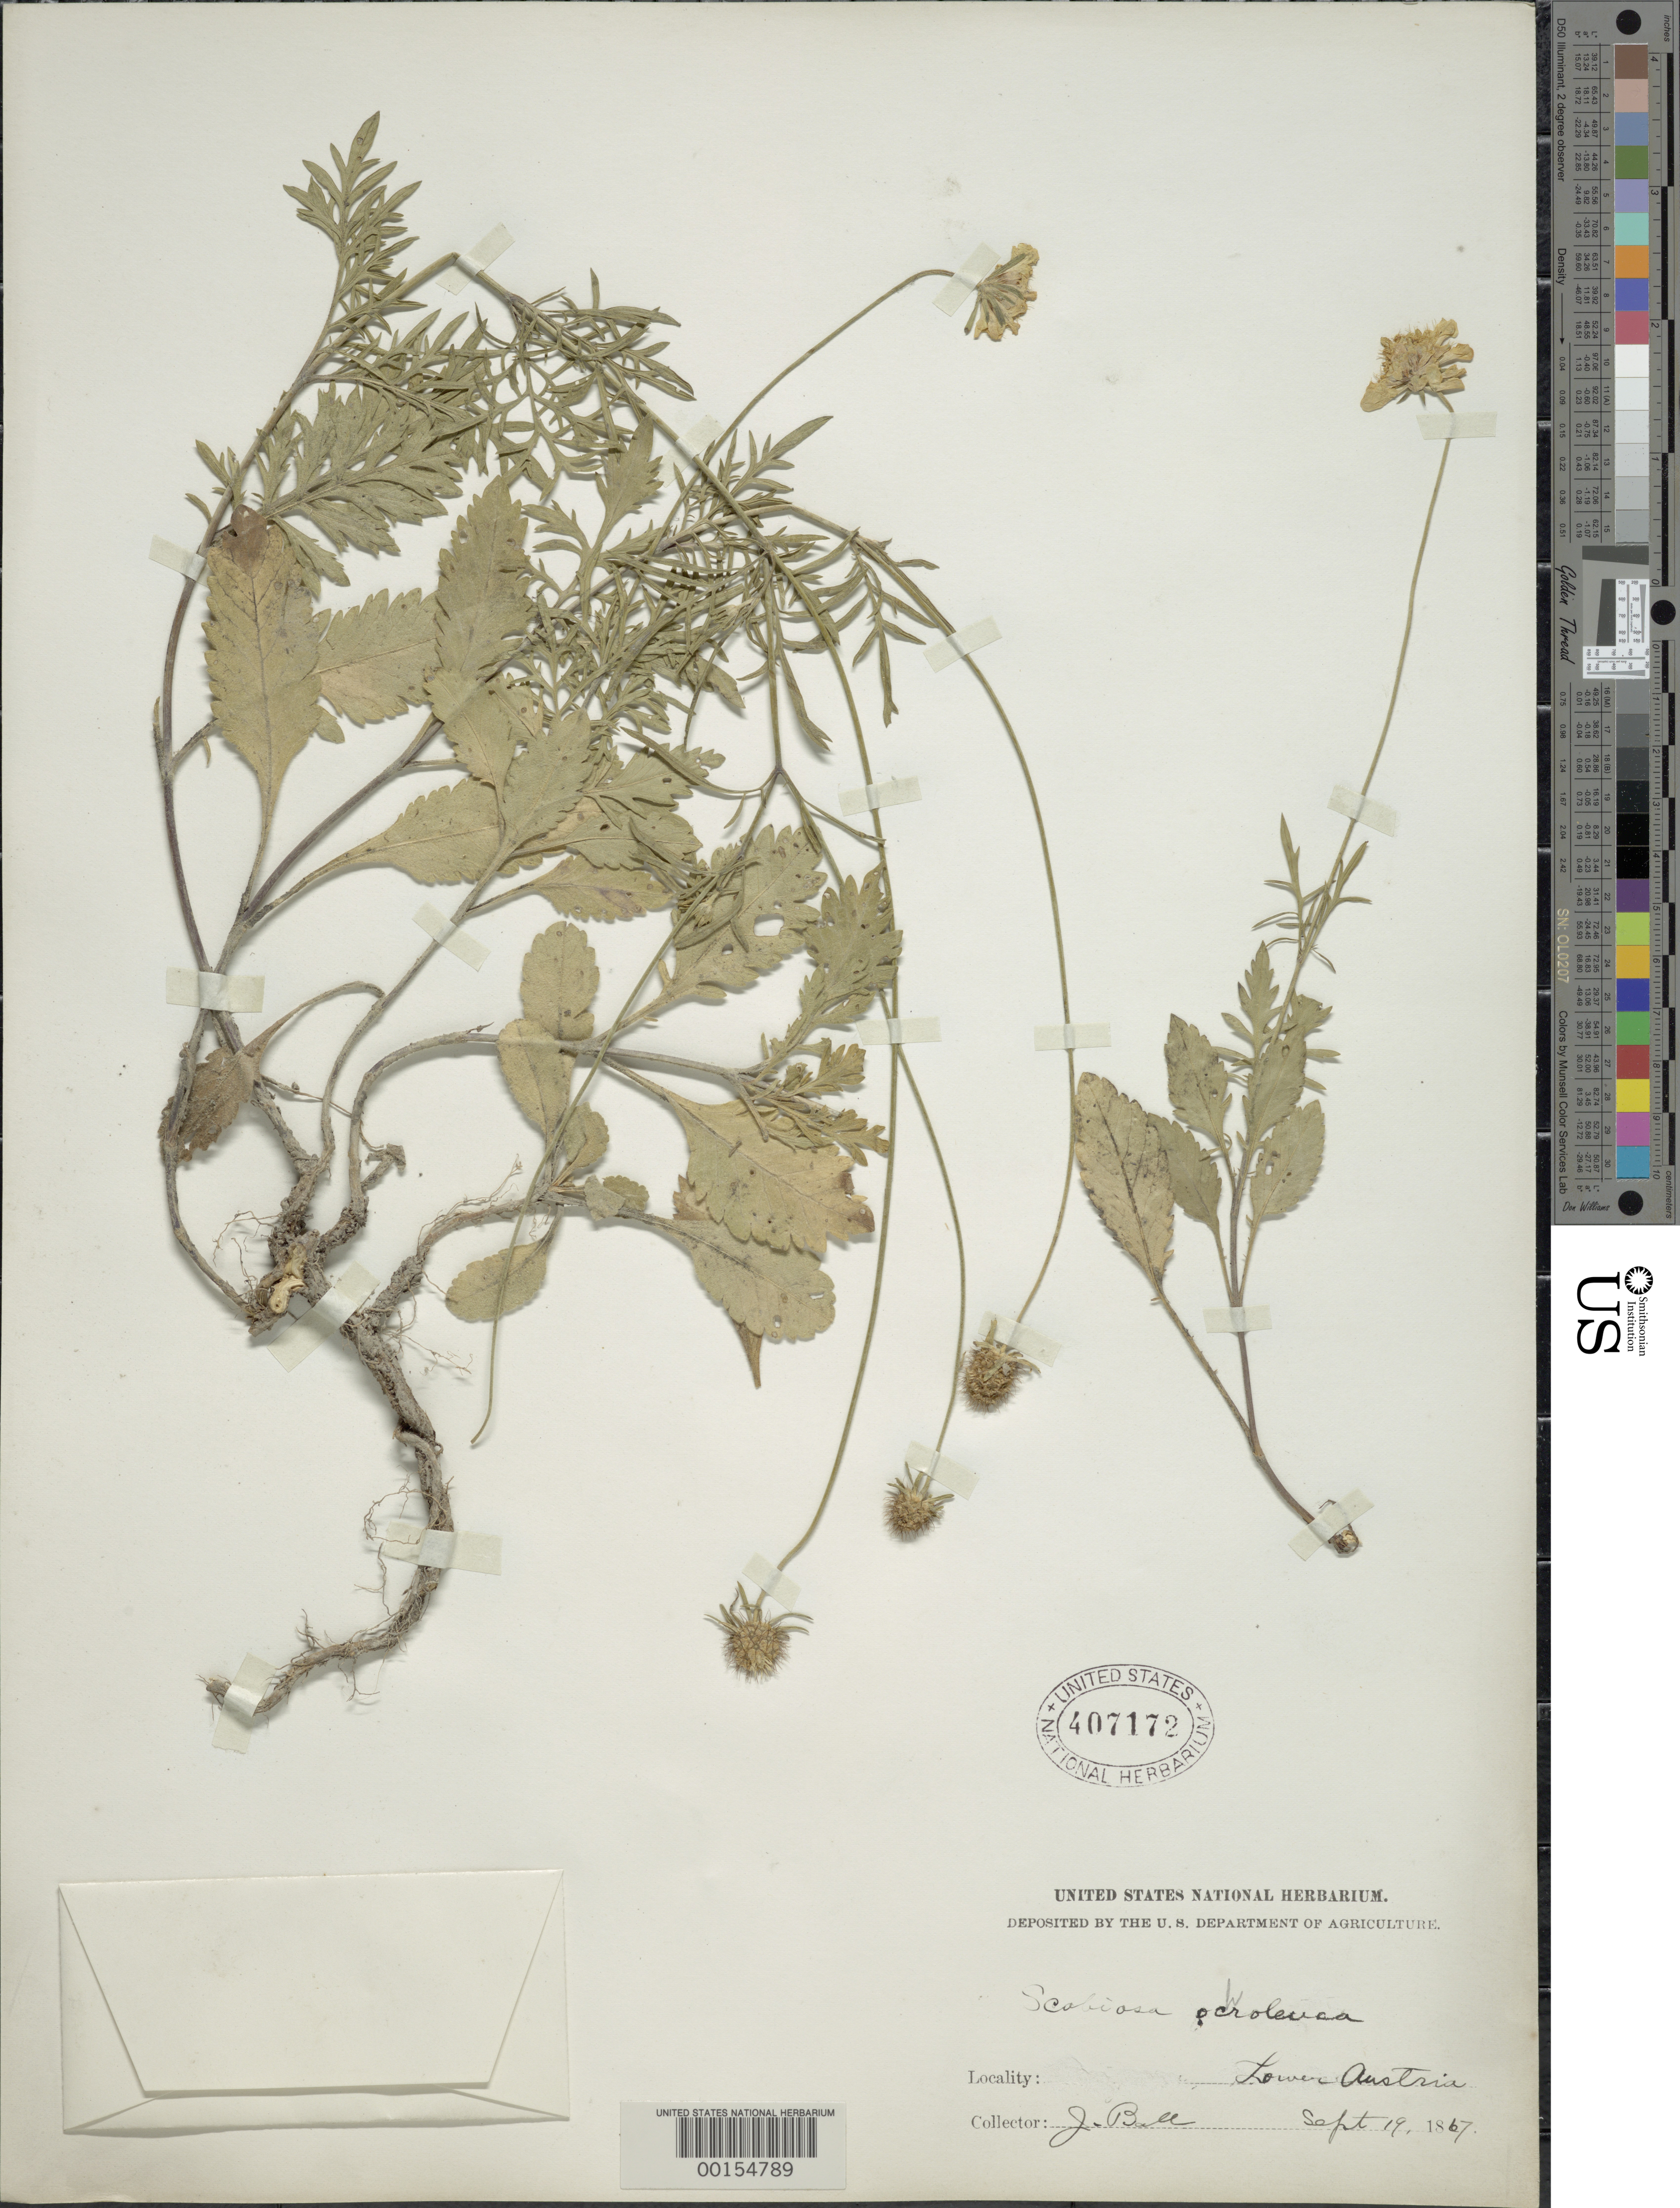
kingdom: Plantae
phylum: Tracheophyta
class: Magnoliopsida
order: Dipsacales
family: Caprifoliaceae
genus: Scabiosa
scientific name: Scabiosa ochroleuca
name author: L.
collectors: J. Ball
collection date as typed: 19 Sep 1867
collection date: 1867-09-19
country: Austria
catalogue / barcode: US 407172